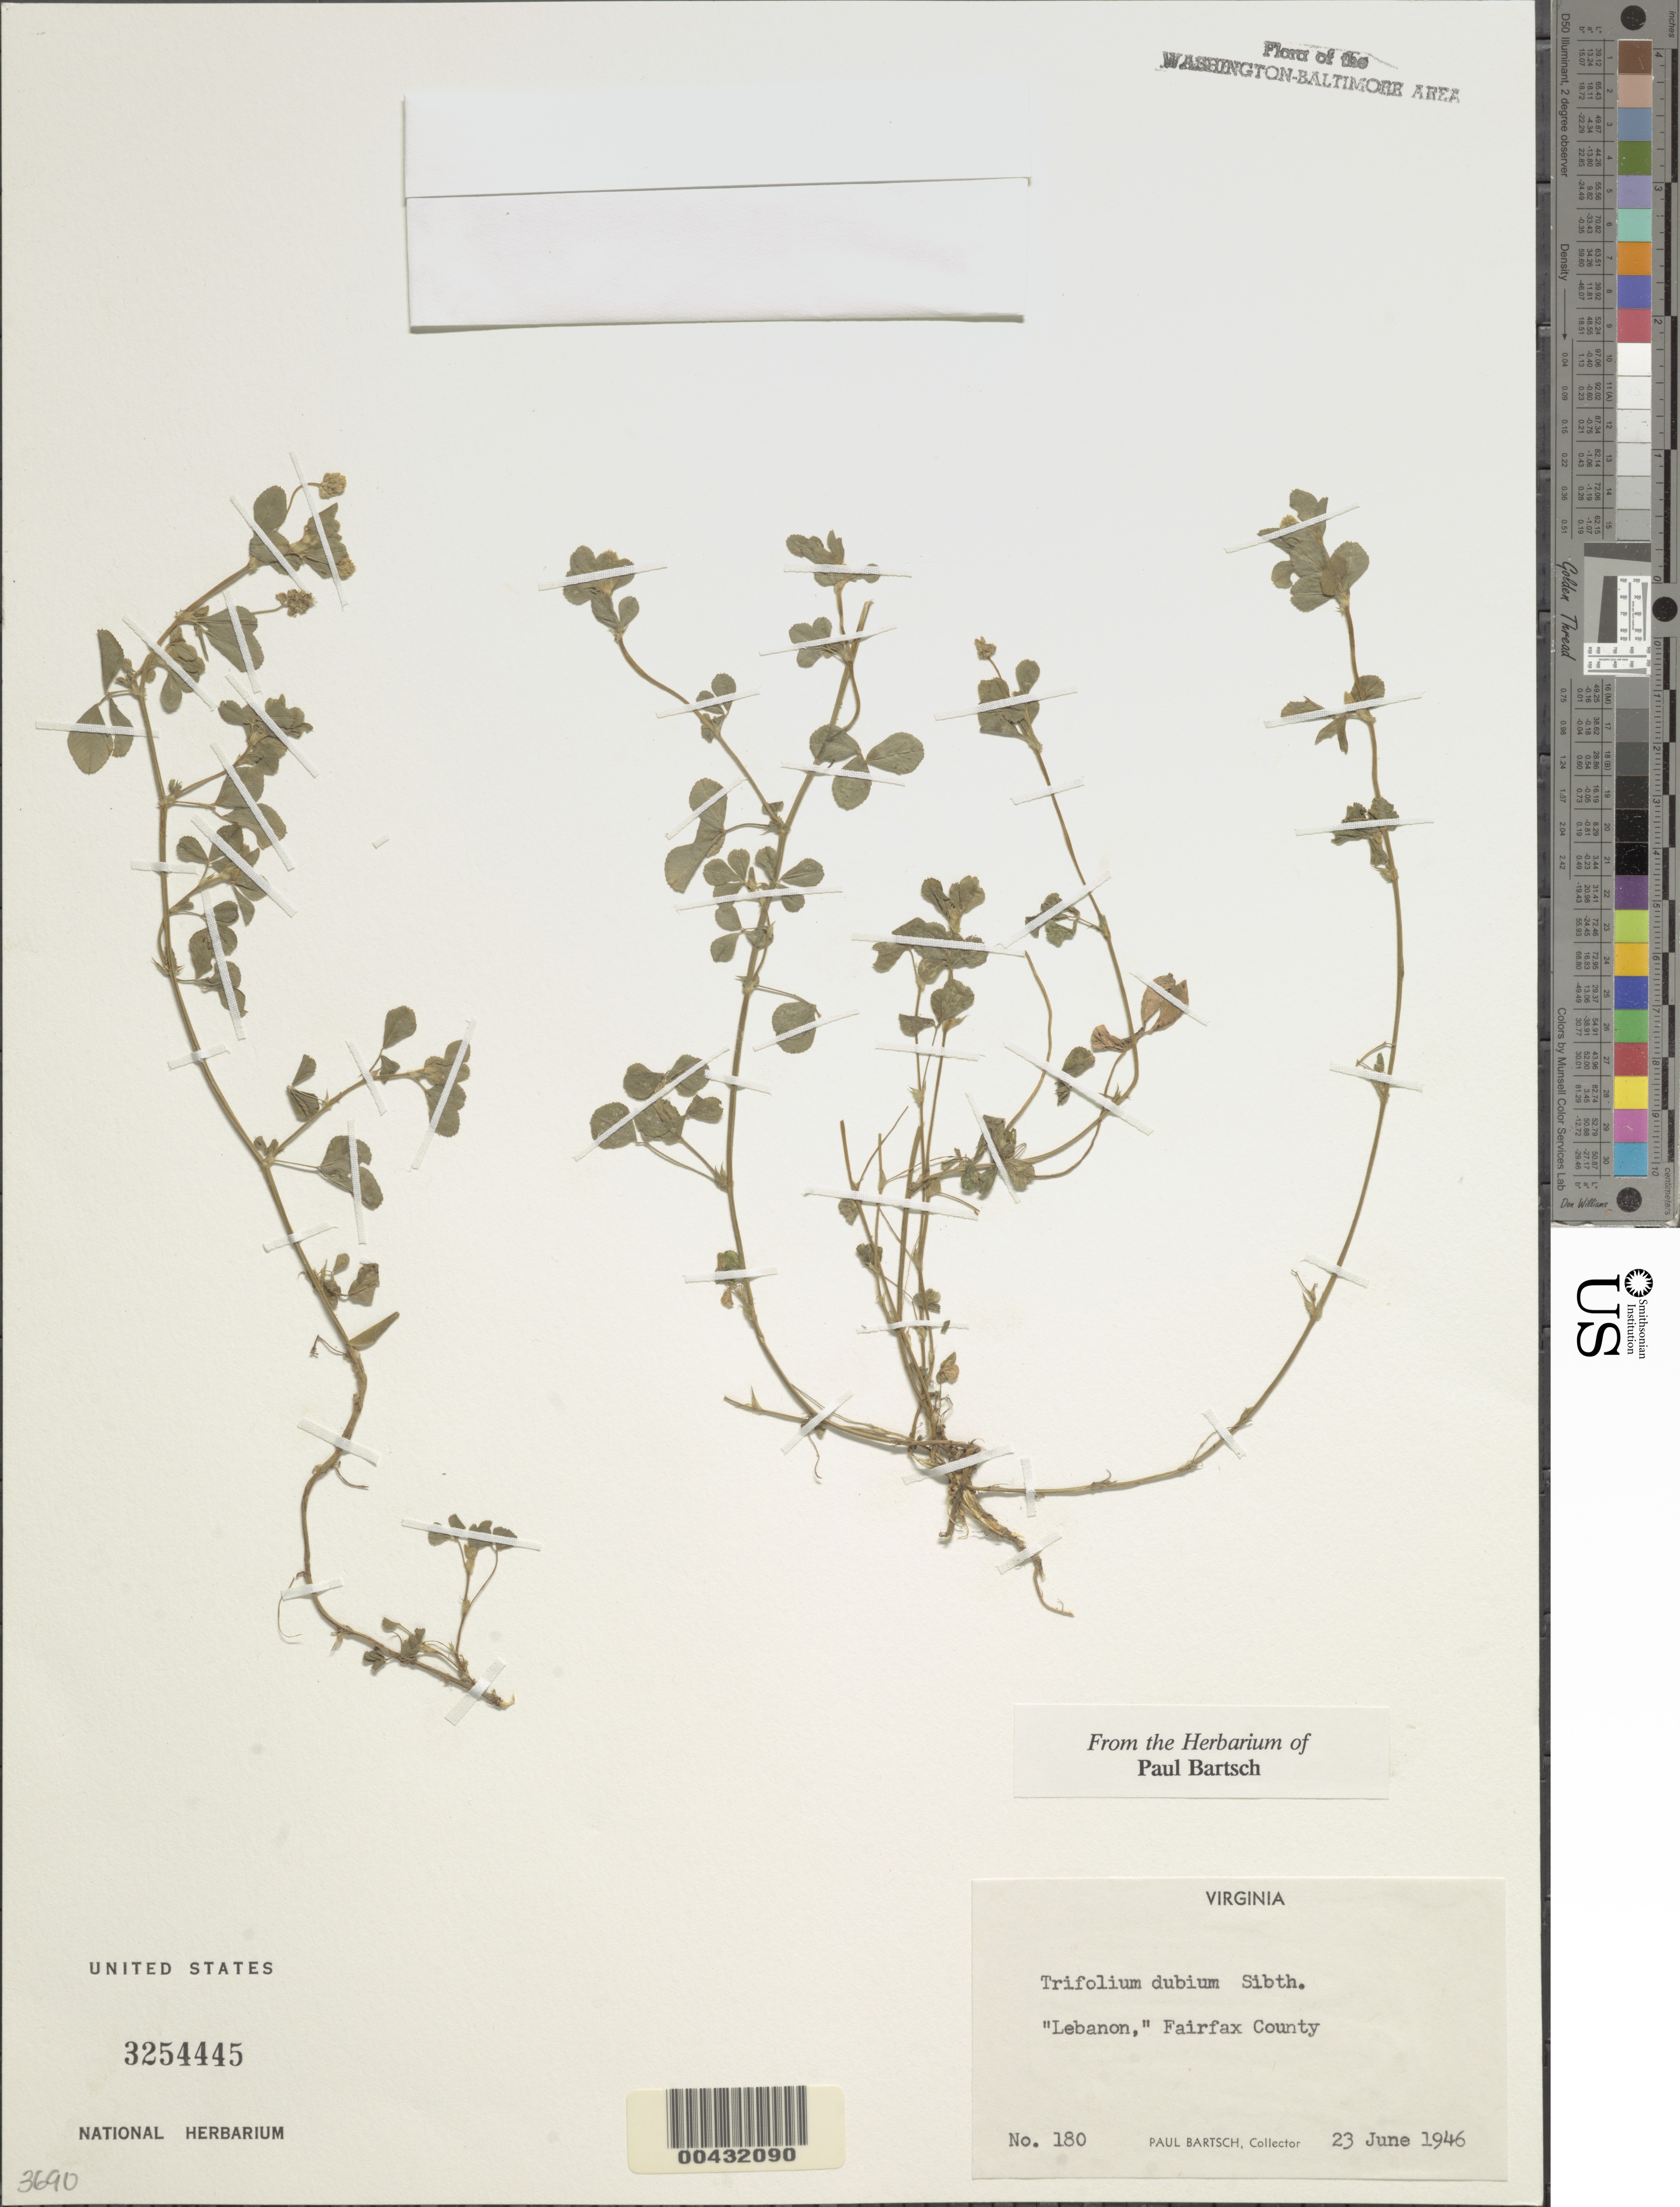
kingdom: Plantae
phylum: Tracheophyta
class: Magnoliopsida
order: Fabales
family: Fabaceae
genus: Trifolium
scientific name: Trifolium dubium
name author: Sibth.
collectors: P. Bartsch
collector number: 180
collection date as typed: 23 Jun 1946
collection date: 1946-06-23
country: United States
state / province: Virginia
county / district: Fairfax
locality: Lebanon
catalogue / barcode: US 3254445